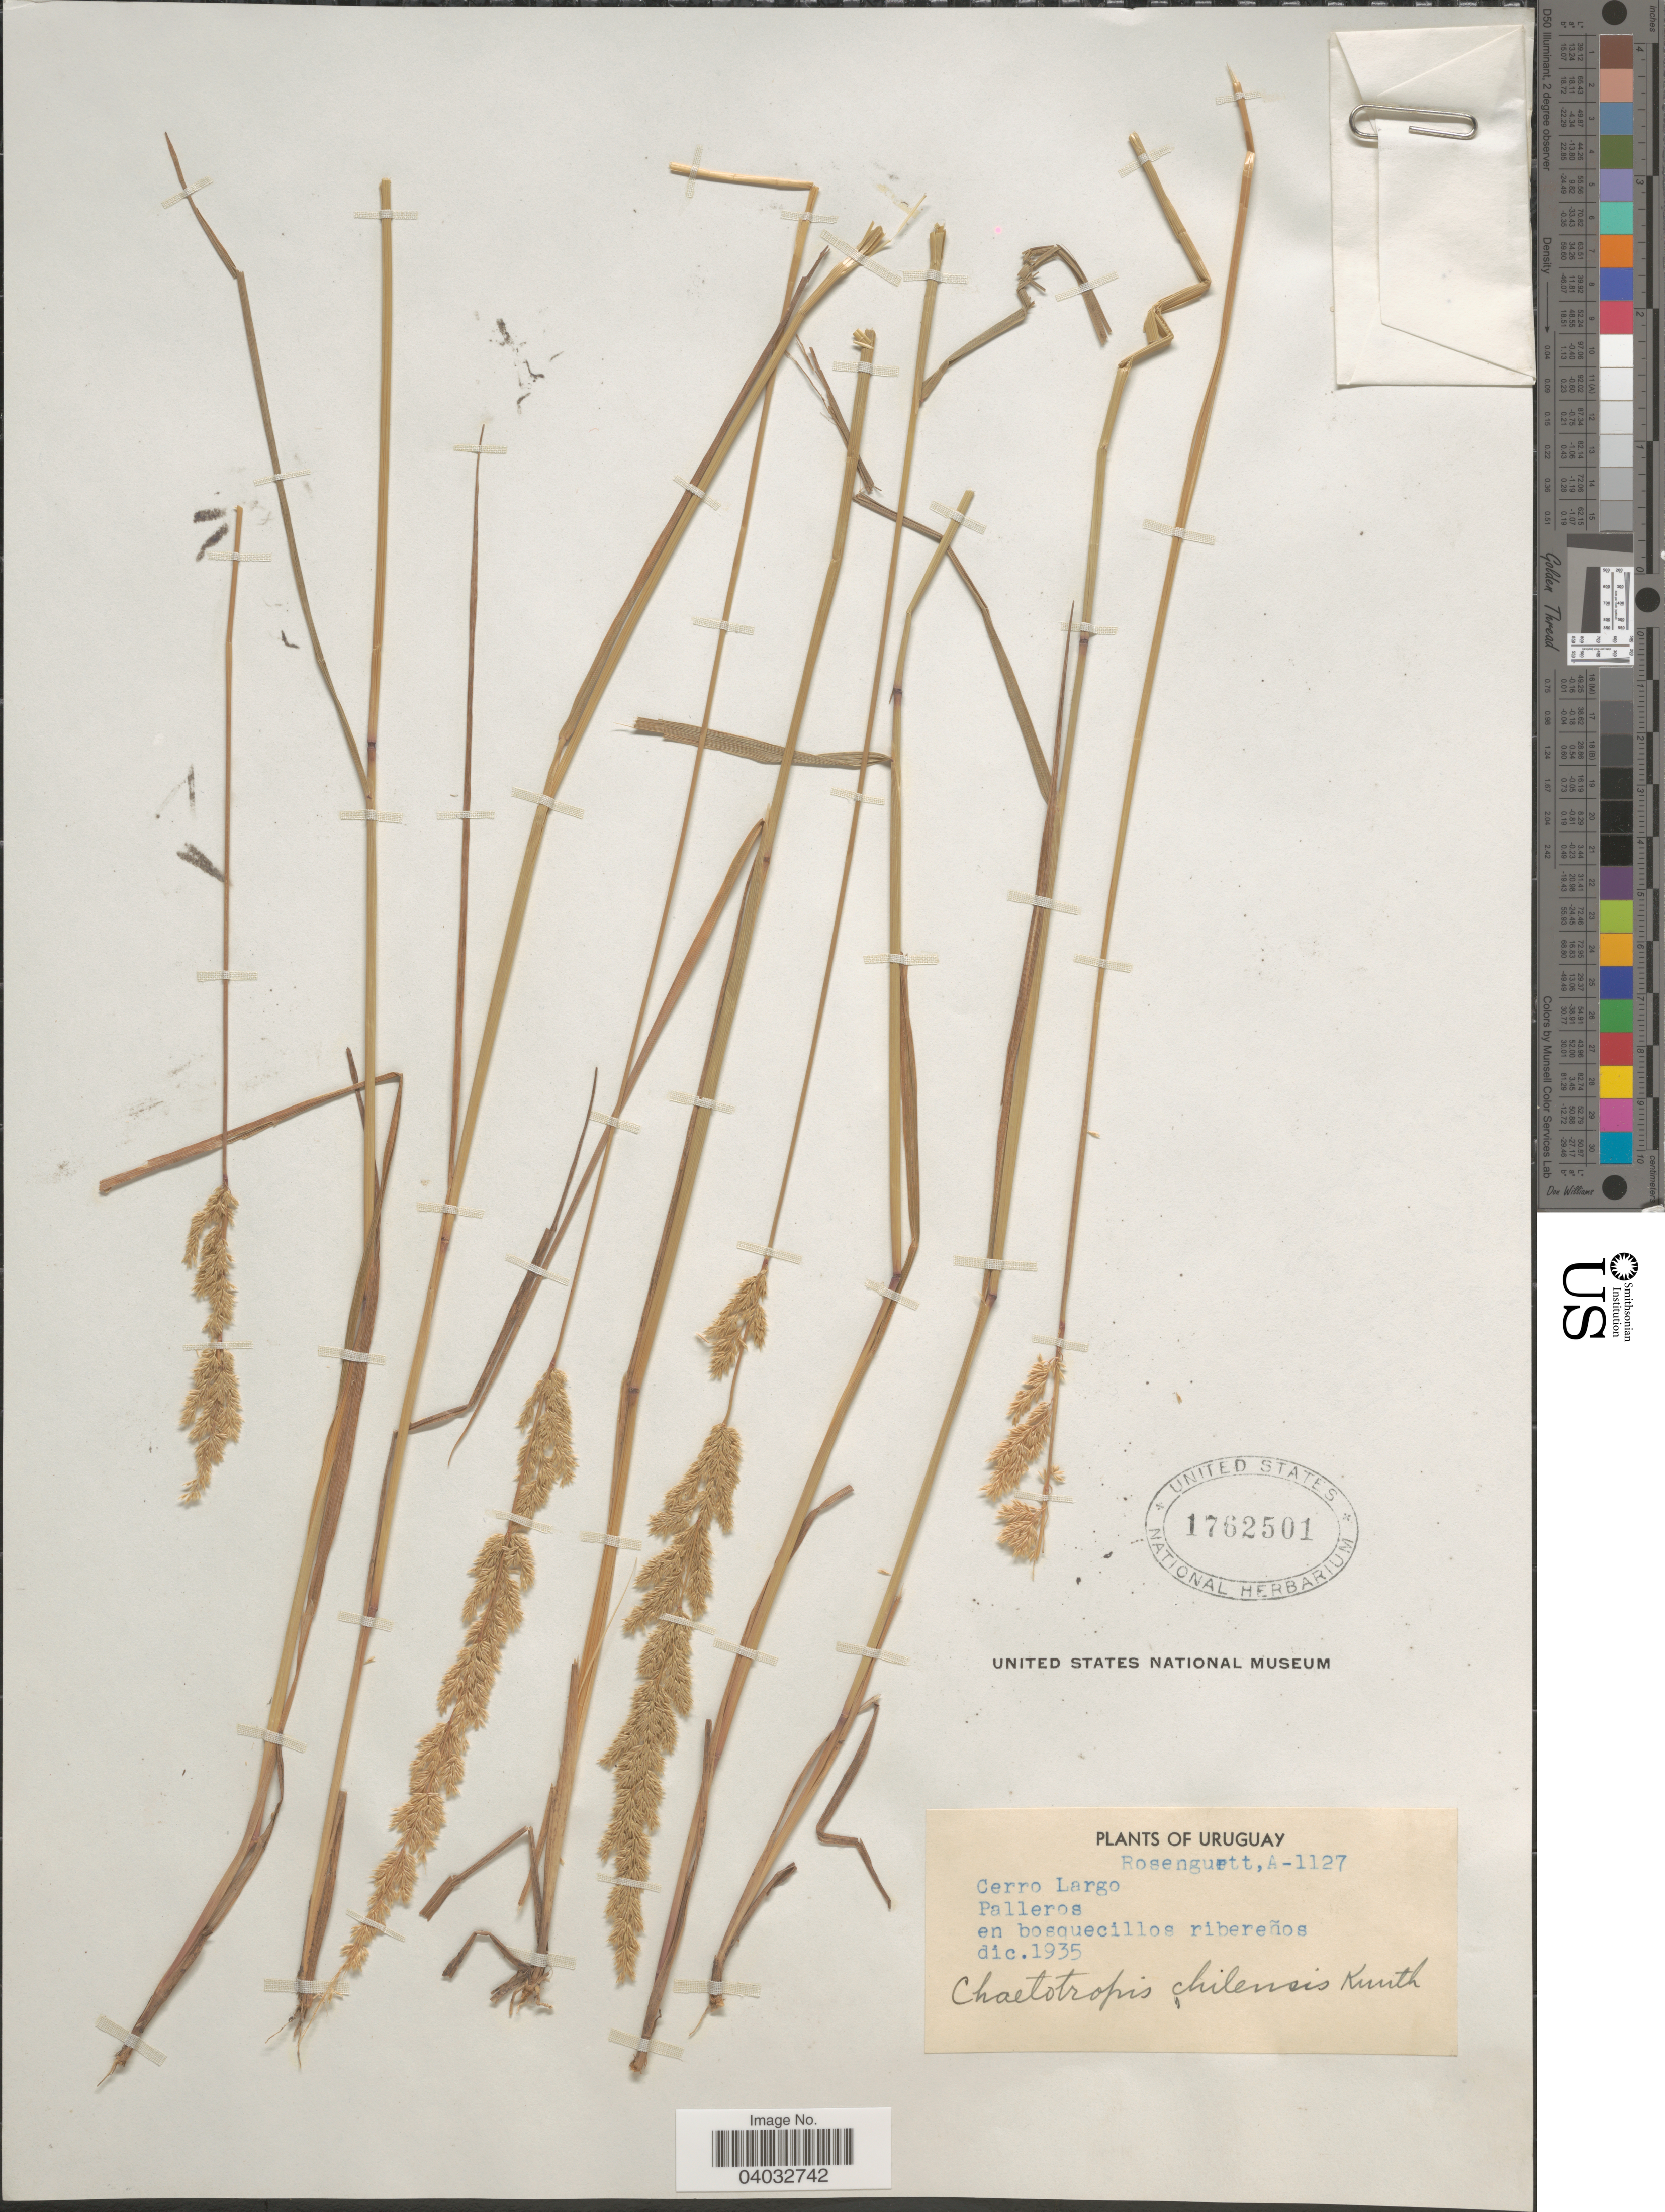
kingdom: Plantae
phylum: Tracheophyta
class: Liliopsida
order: Poales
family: Poaceae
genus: Chaetotropis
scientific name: Chaetotropis chiliensis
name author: Kunth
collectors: Rosengurtt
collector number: A-1127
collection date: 1935-12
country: Uruguay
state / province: Cerro Largo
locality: Palleros en bosquecillos ribereños.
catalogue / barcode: US 1762501